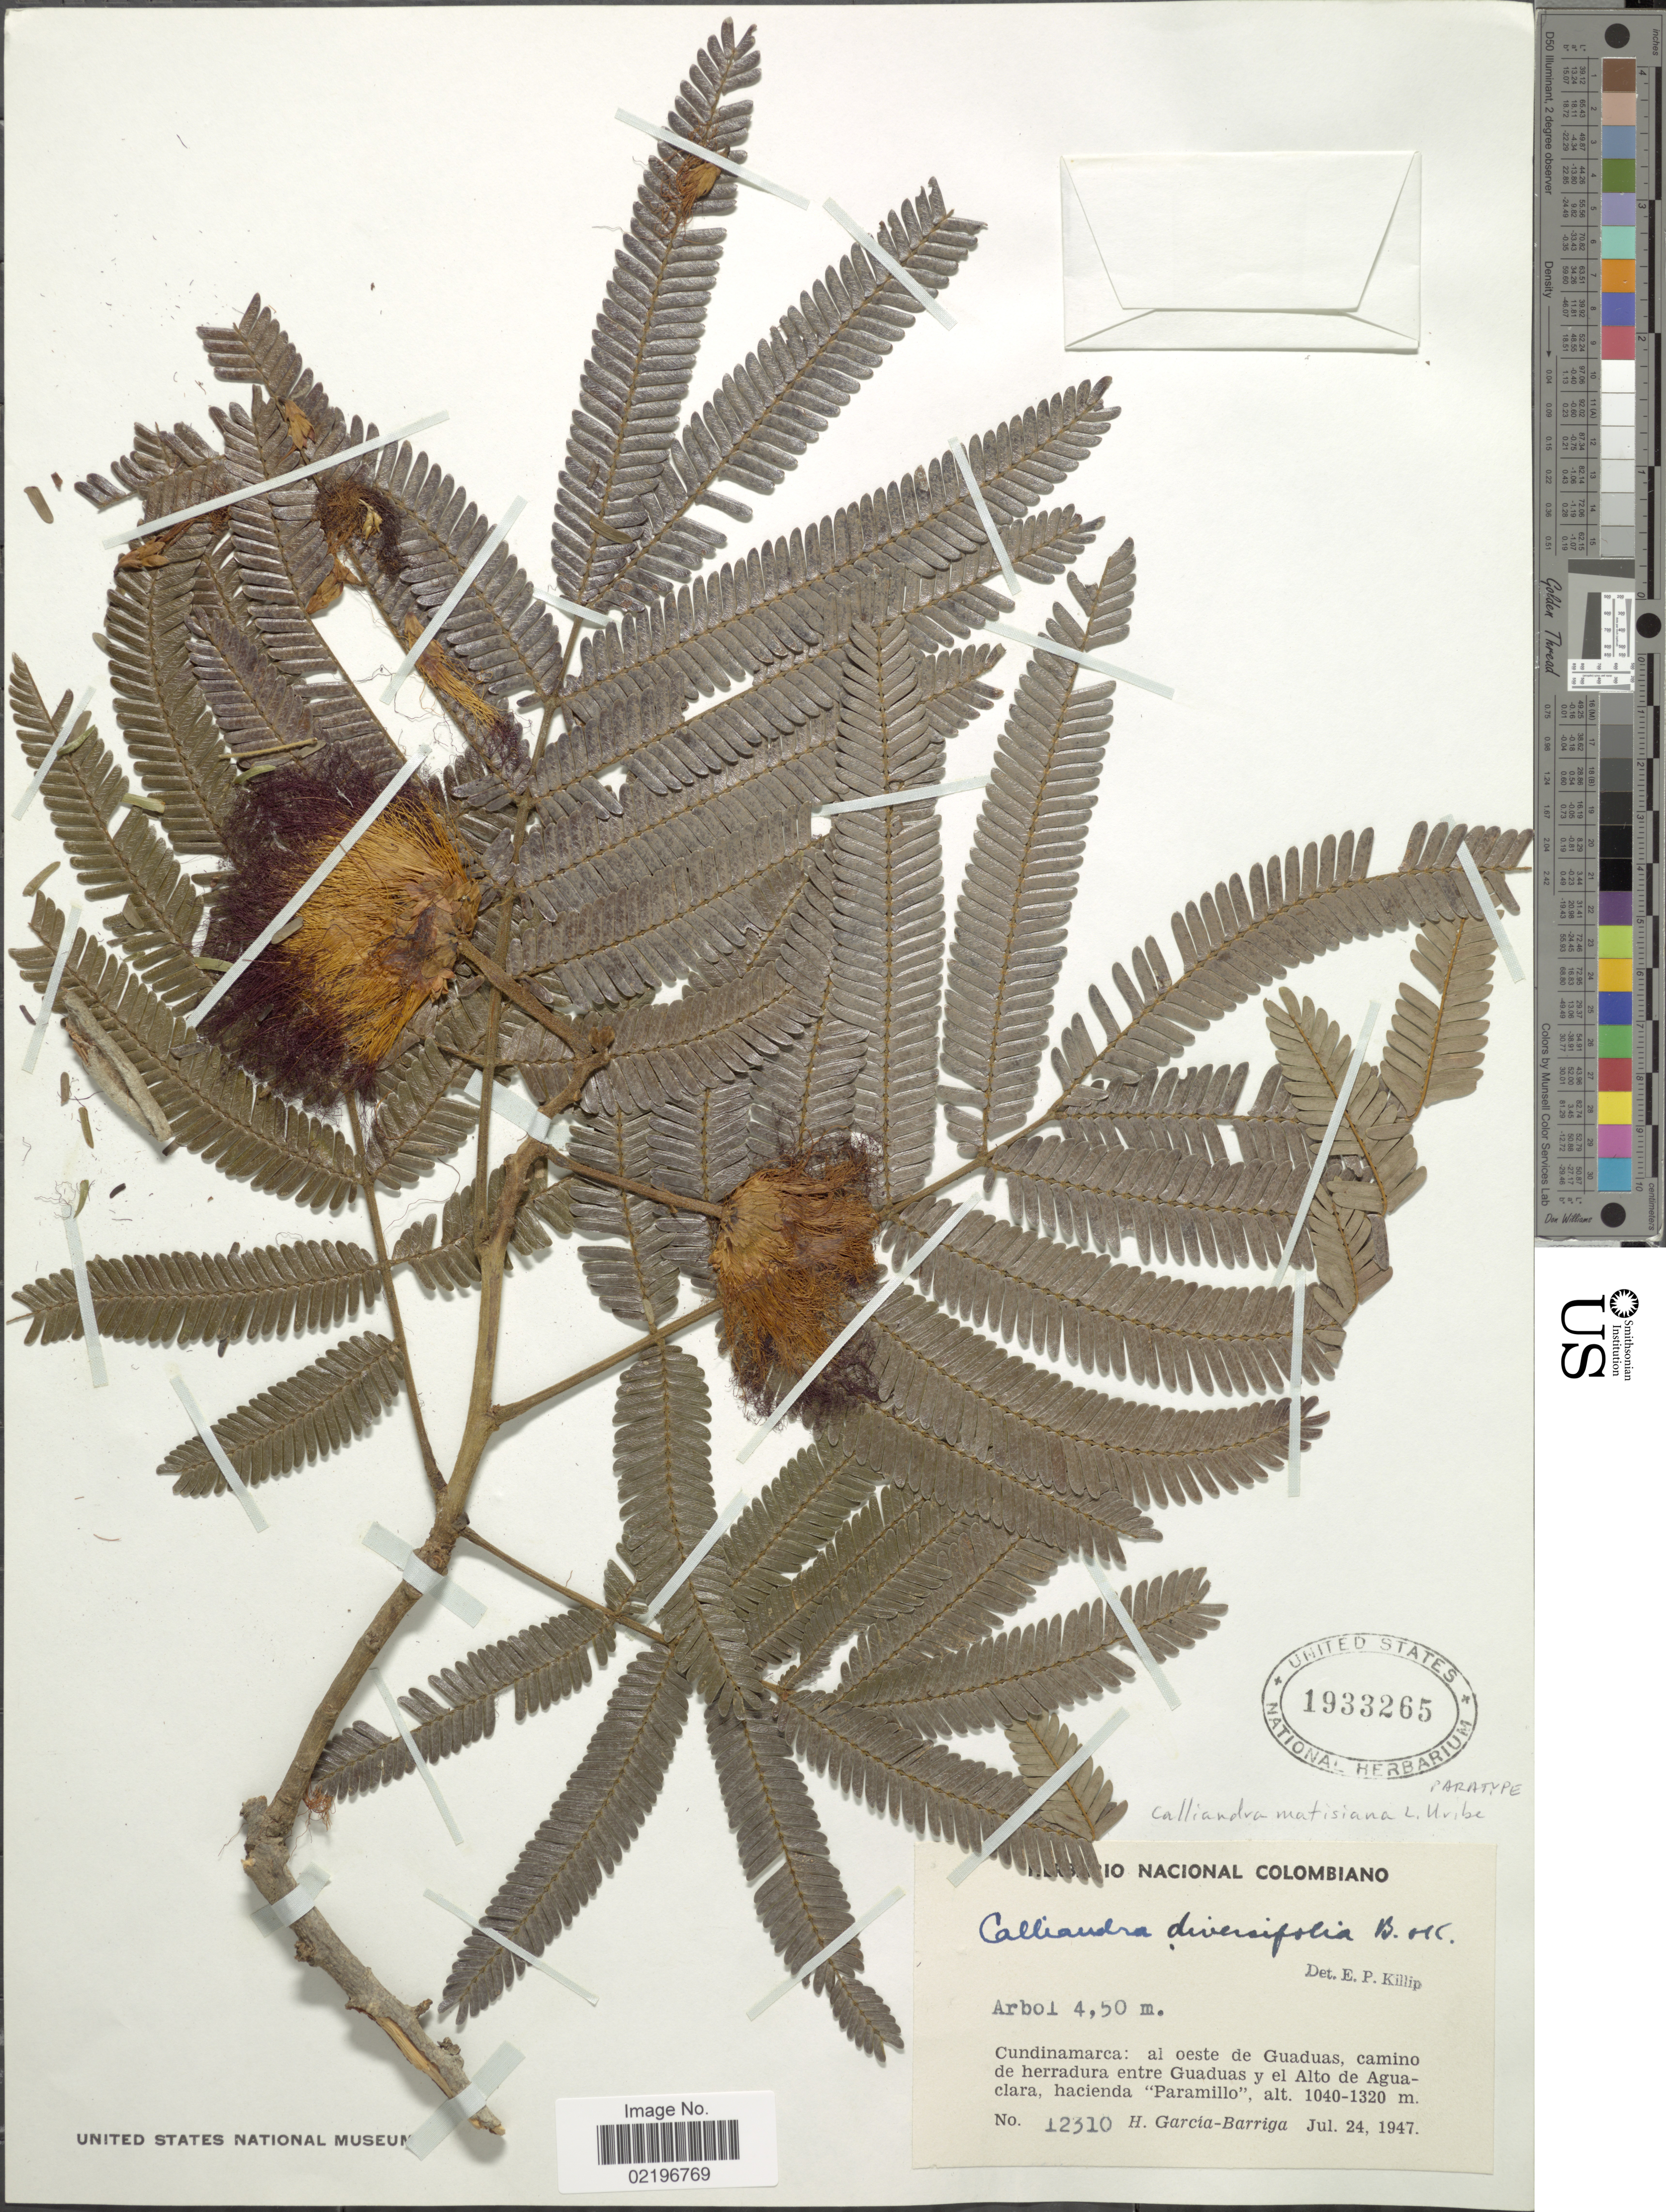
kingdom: Plantae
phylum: Tracheophyta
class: Magnoliopsida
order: Fabales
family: Fabaceae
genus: Calliandra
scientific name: Calliandra tolimensis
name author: Taub.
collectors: H. García Barriga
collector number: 12310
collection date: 1947-07-24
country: Colombia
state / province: Cundinamarca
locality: Al oeste de Guaduas, camino de herradura entre Guaduas y el Alto de Aguaclara, hacienda < Paramillo>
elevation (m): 1040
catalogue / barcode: US 1933265